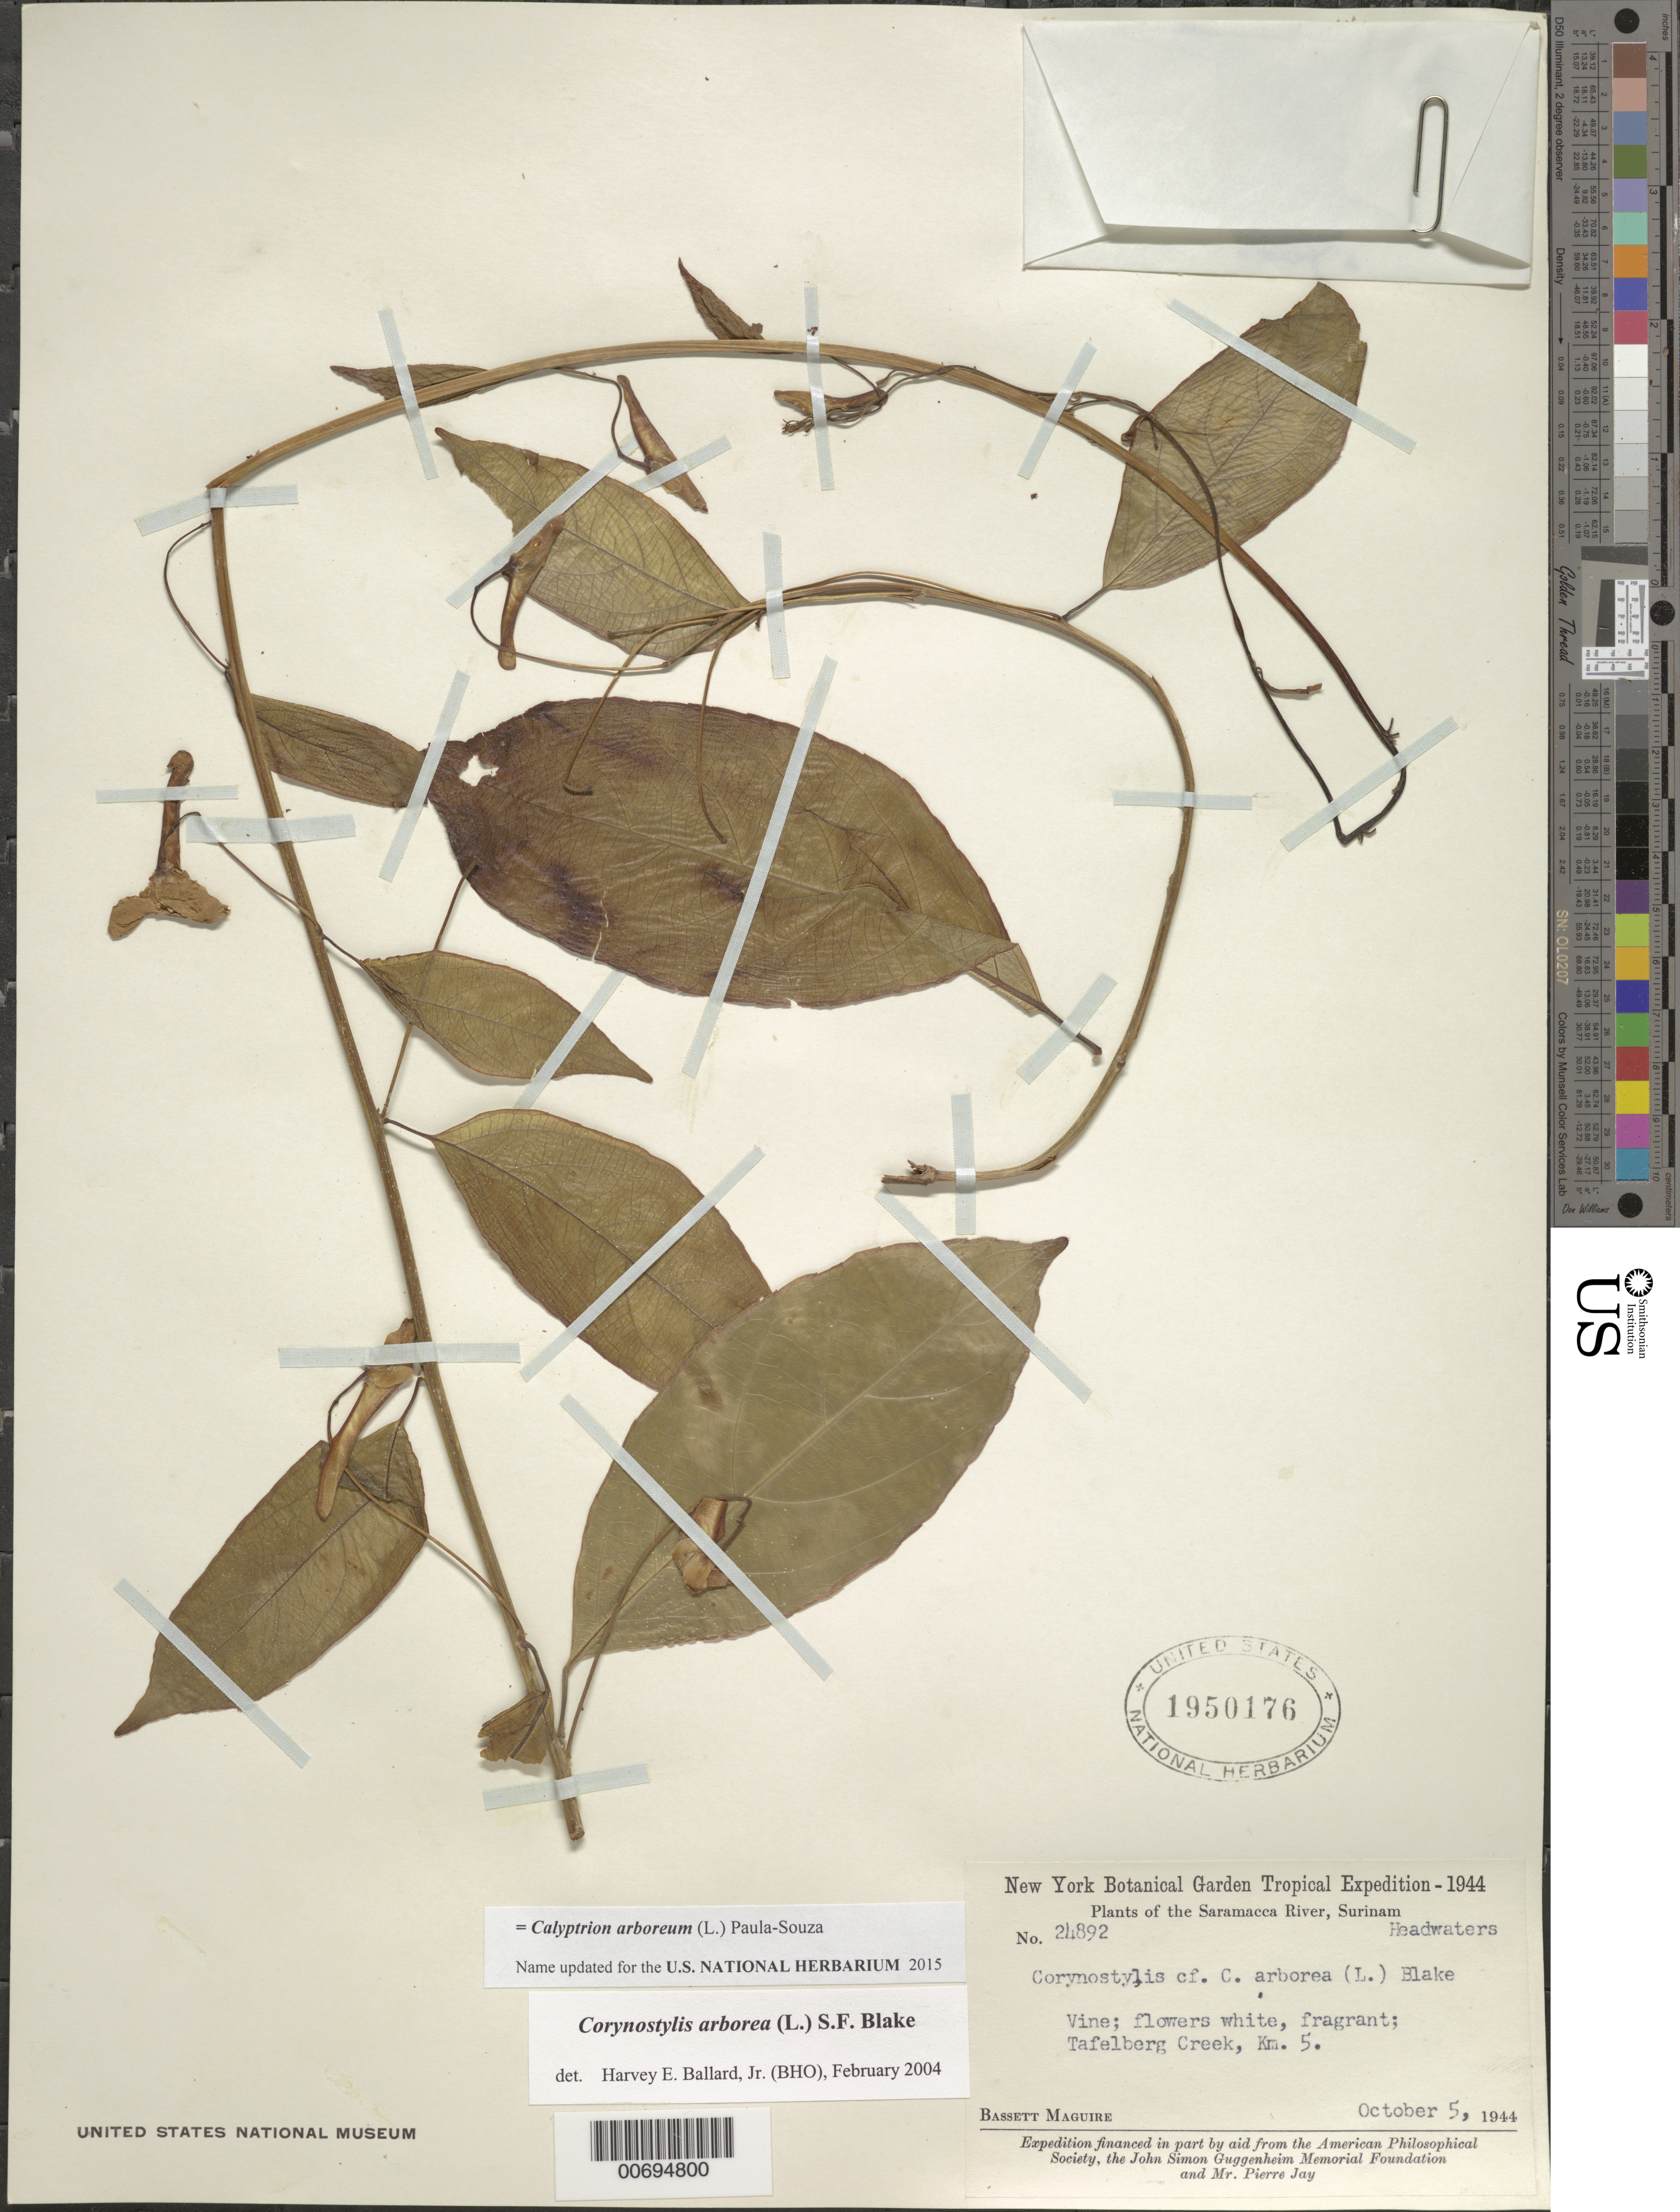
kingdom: Plantae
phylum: Tracheophyta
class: Magnoliopsida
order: Malpighiales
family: Violaceae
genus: Calyptrion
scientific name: Calyptrion arboreum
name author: (L.) Paula-Souza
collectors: B. Maguire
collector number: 24892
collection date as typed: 5-Oct-44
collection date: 1944-10-05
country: Suriname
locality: Saramacca River, Tafelberg Creek, km 5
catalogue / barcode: US 1950176